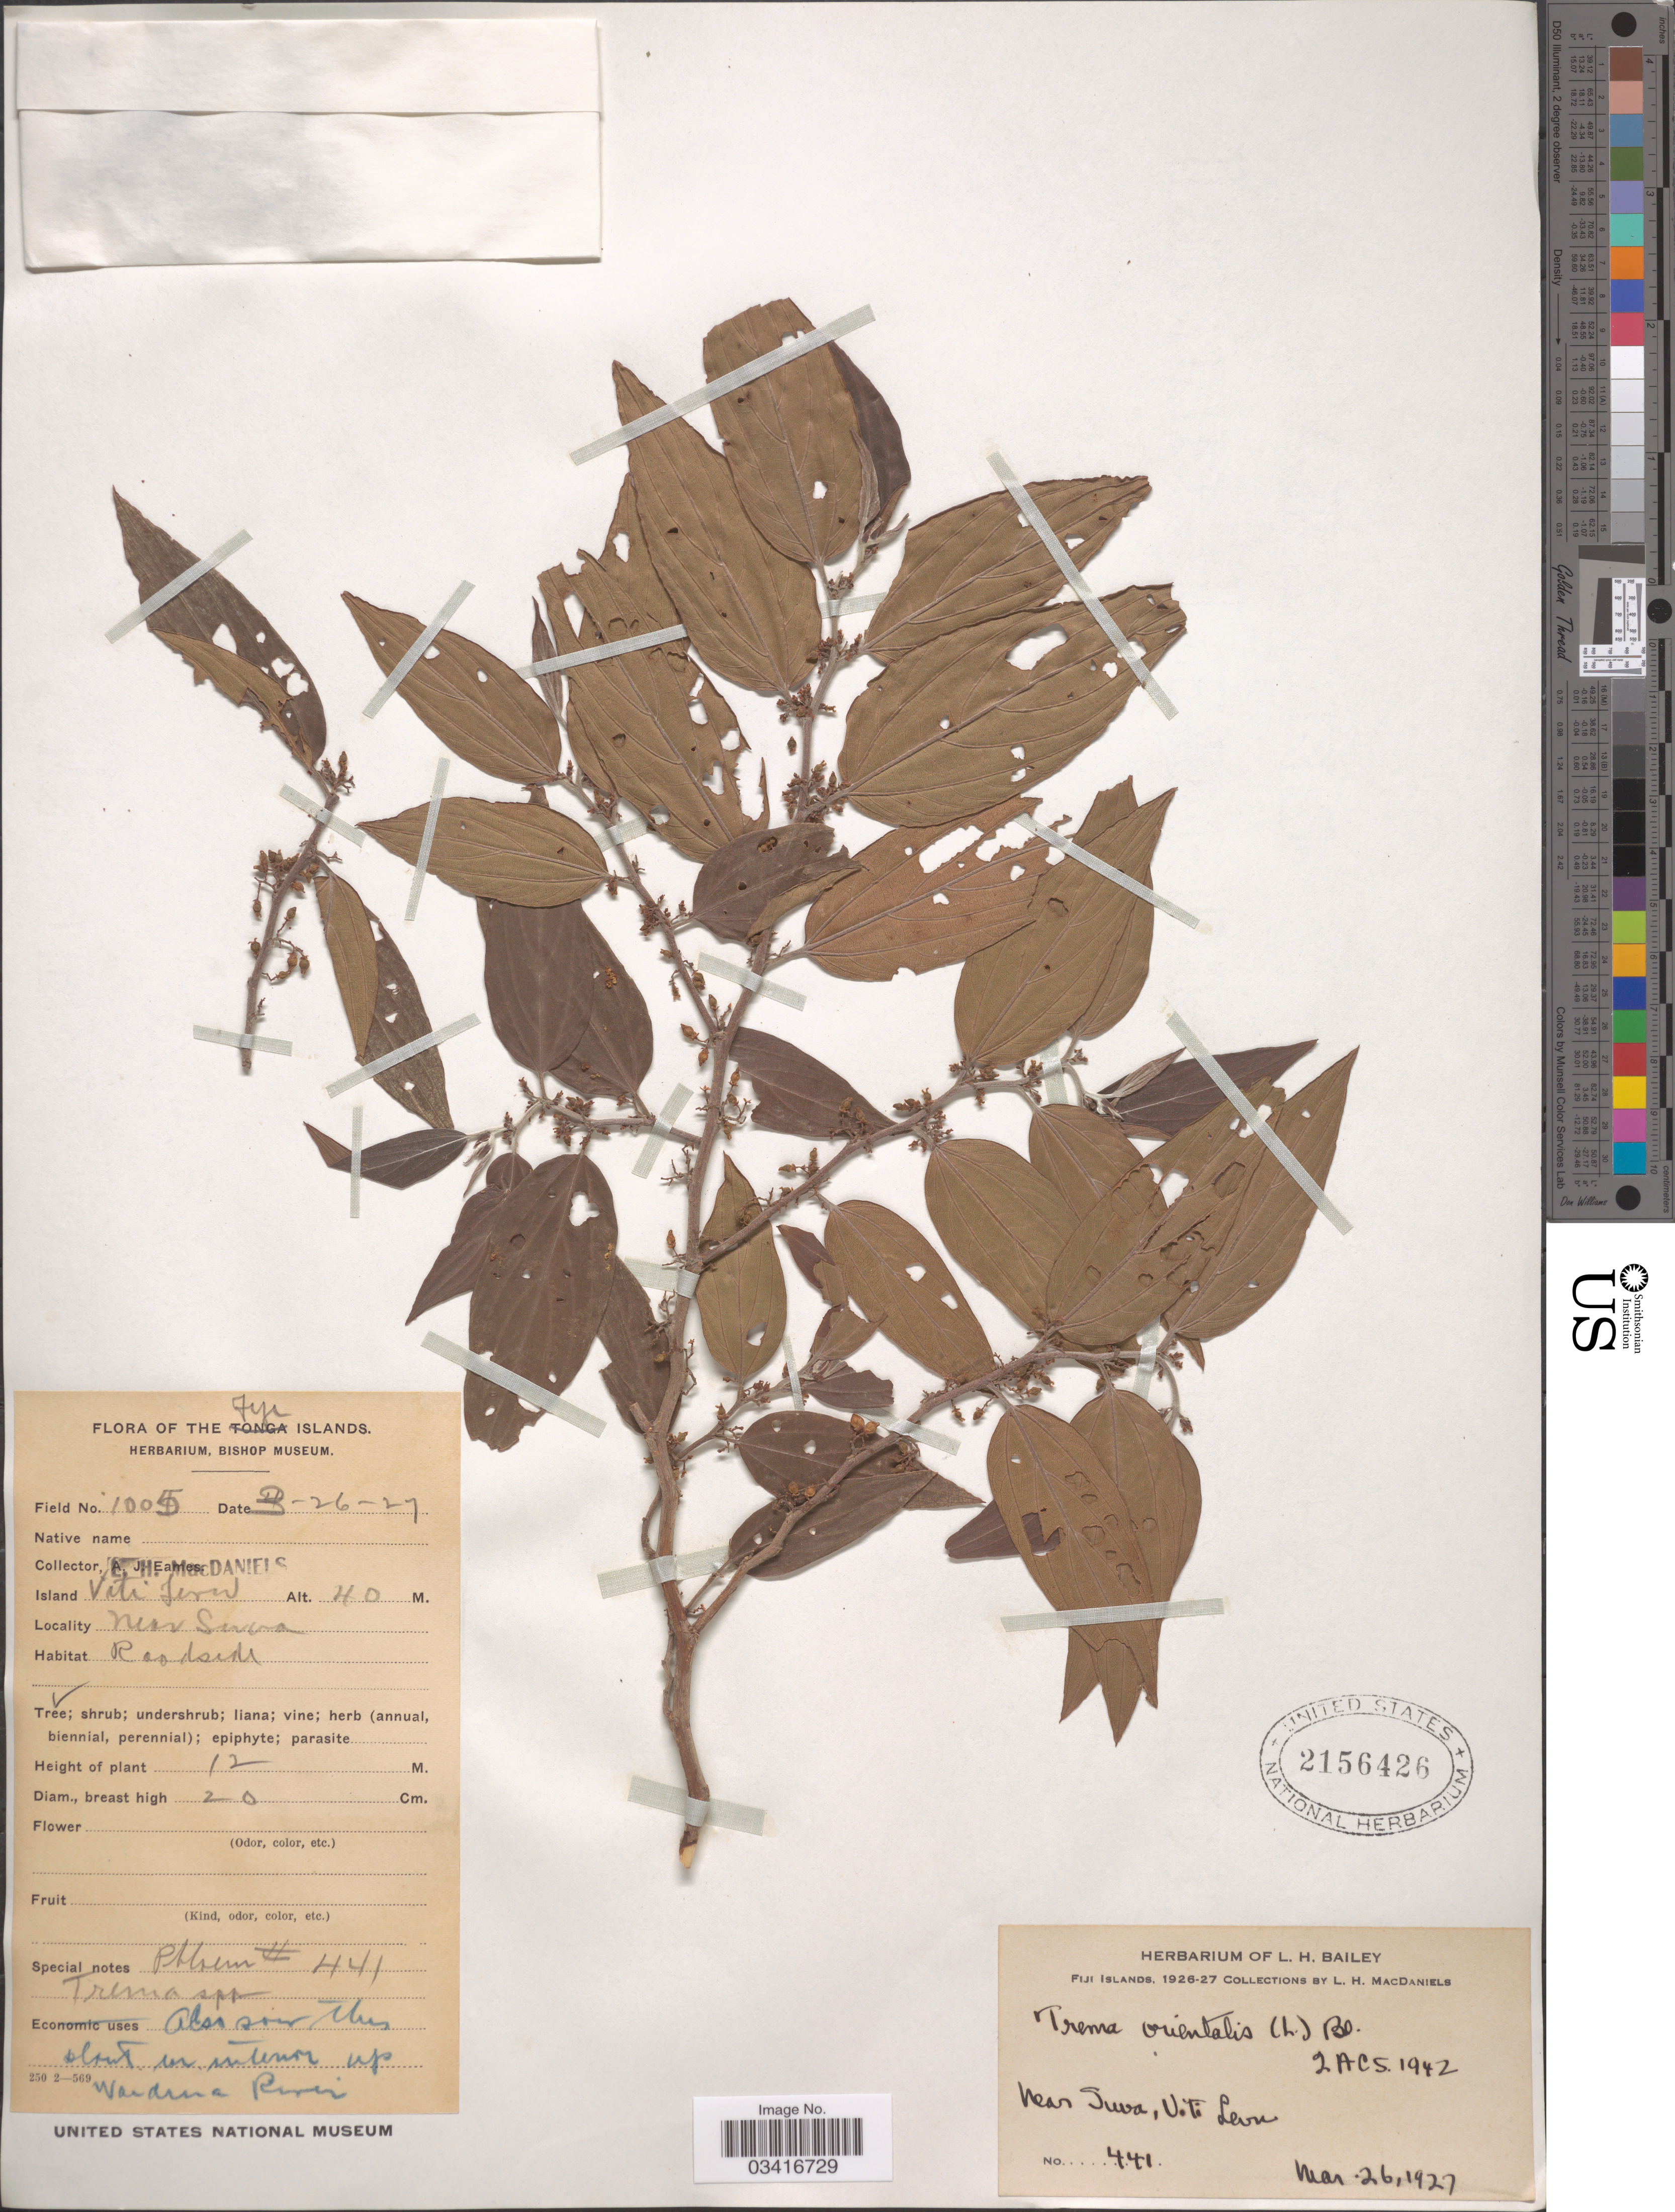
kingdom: Plantae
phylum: Tracheophyta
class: Magnoliopsida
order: Rosales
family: Cannabaceae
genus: Trema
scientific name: Trema orientale var. viridis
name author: (L.) Blume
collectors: L. H. MacDaniels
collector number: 441/1005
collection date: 1927-03-26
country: Fiji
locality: Island Viti Levu. Near Suva.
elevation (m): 40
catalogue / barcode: US 2156426